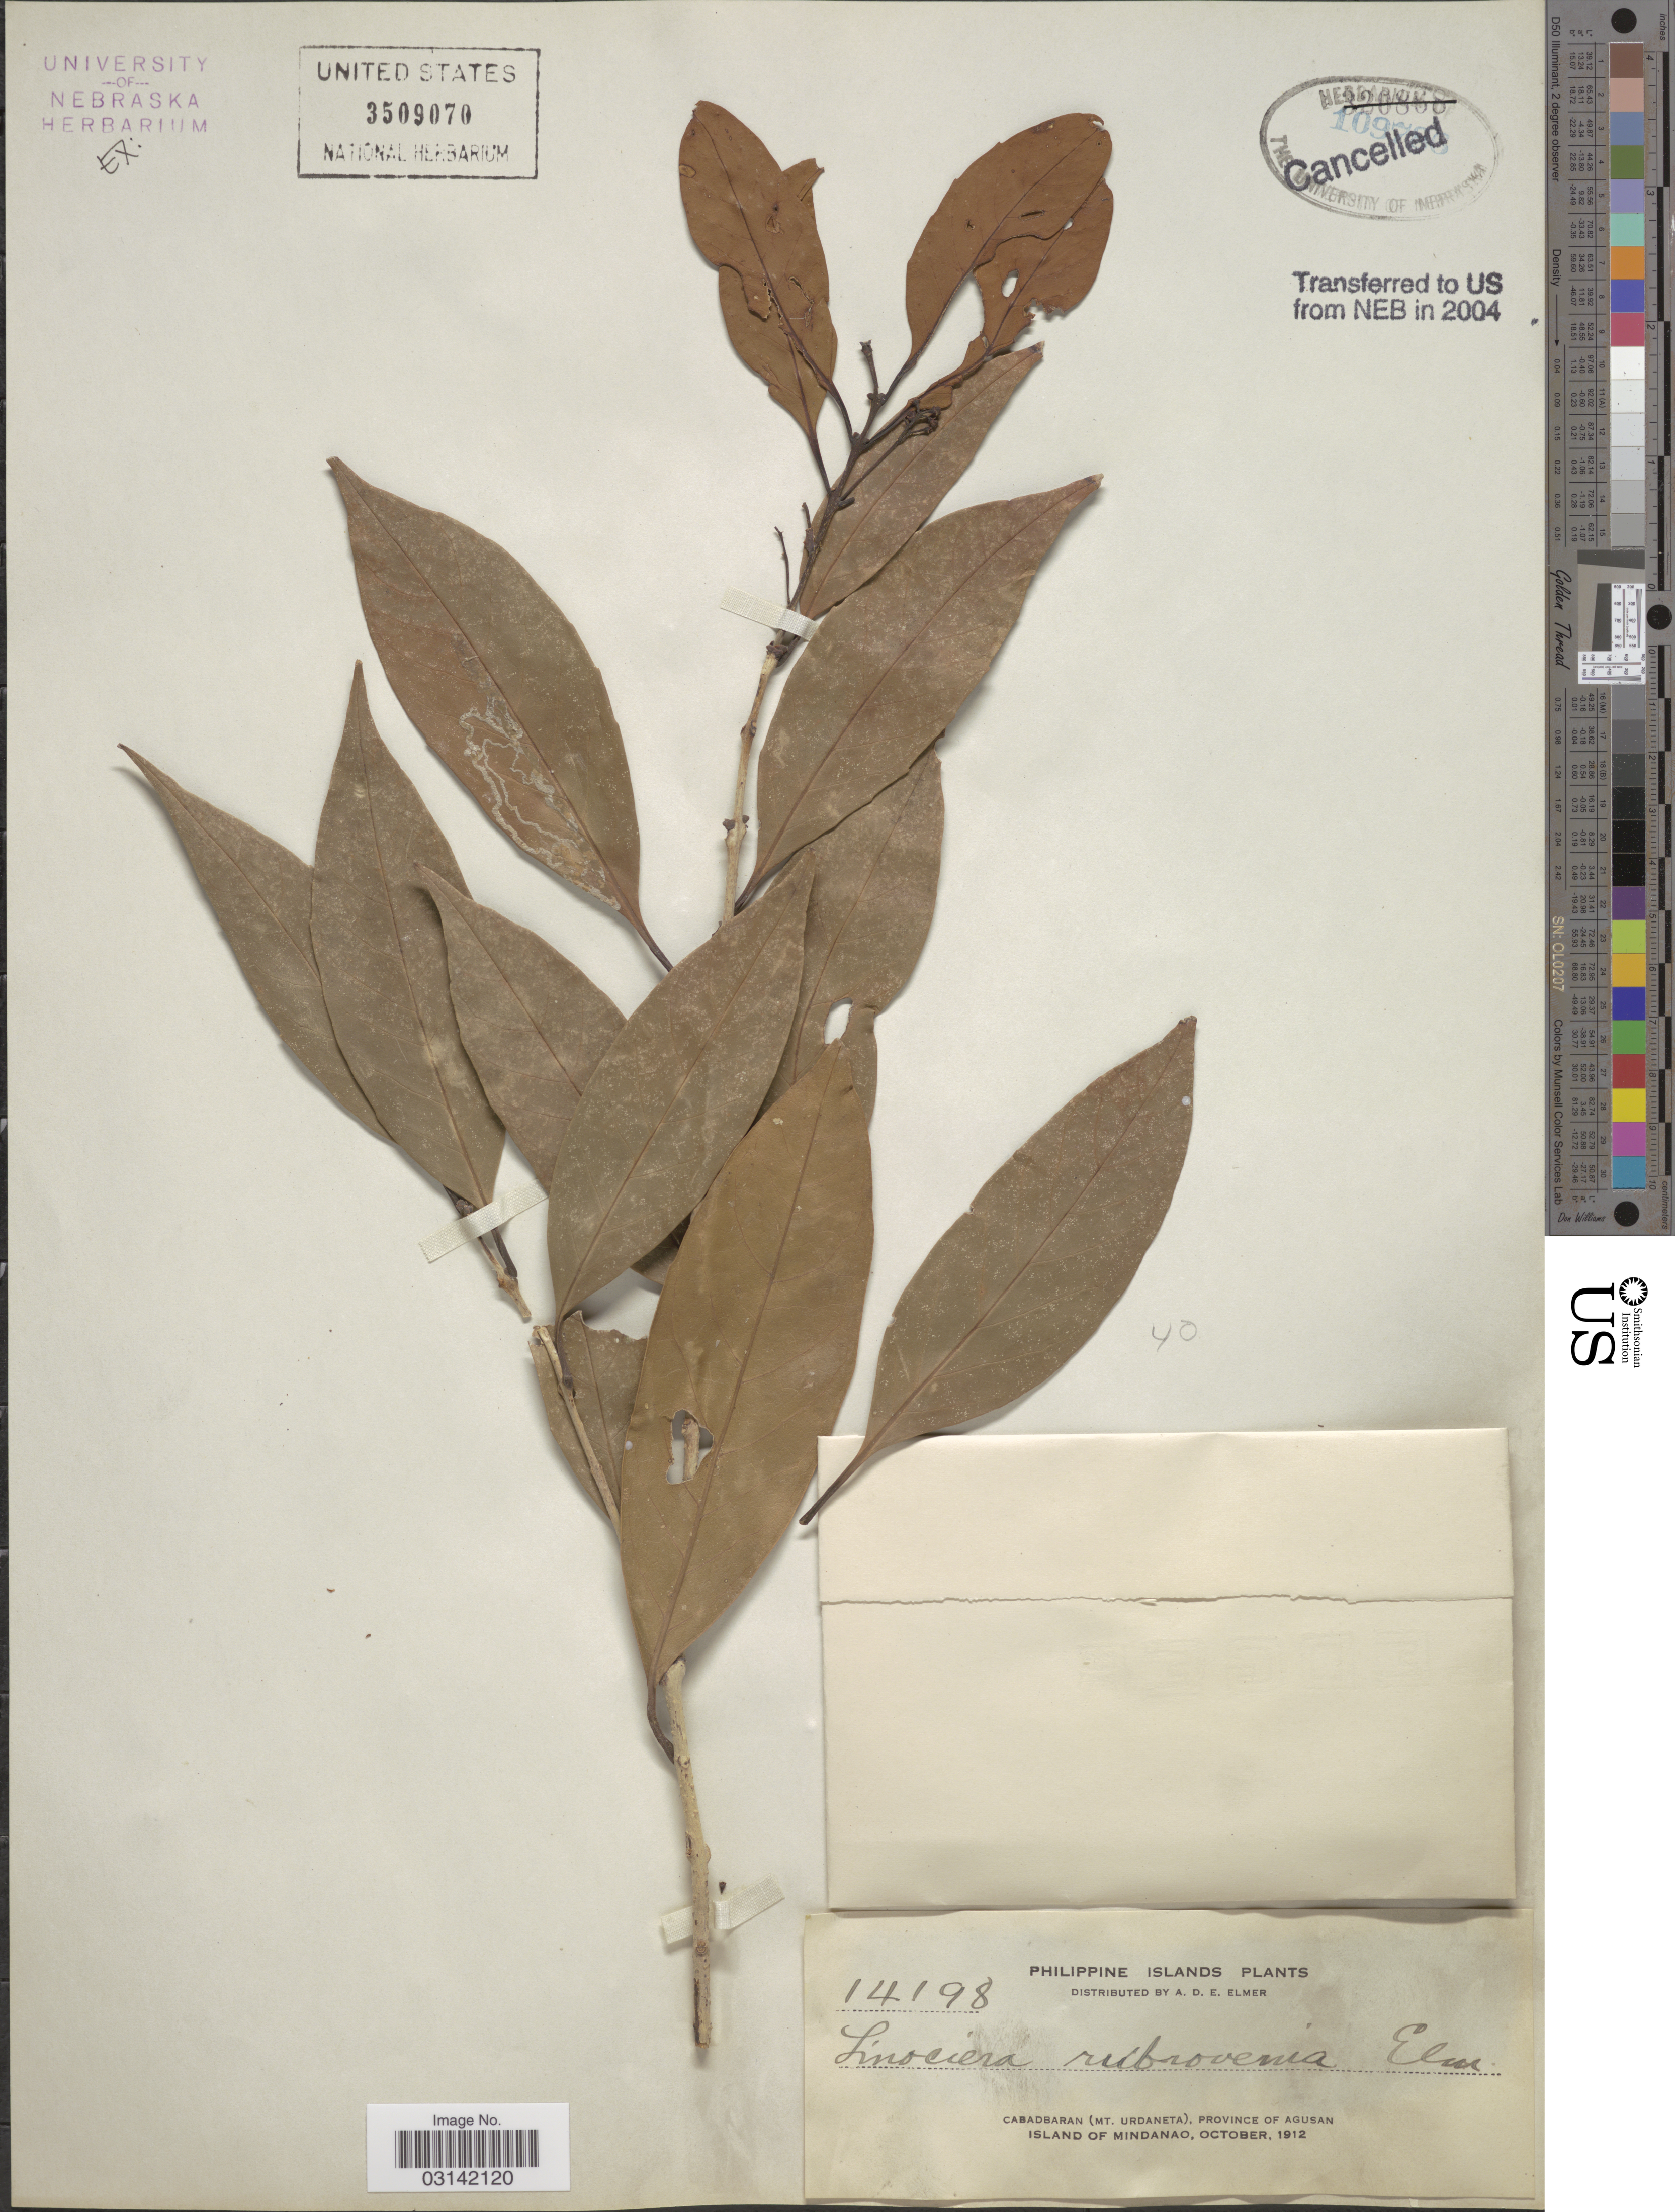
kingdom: Plantae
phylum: Tracheophyta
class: Magnoliopsida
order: Lamiales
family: Oleaceae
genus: Tetrapilus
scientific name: Tetrapilus rubrovenius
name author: (Elmer) L.A.S. Johnson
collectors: A. D. E. Elmer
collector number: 14198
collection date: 1912-12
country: Philippines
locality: Philippine Islands, Cabadbaran (Mt. Urdaneta), Province of Agusan, Island of Mindanao.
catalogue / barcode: US 3509070